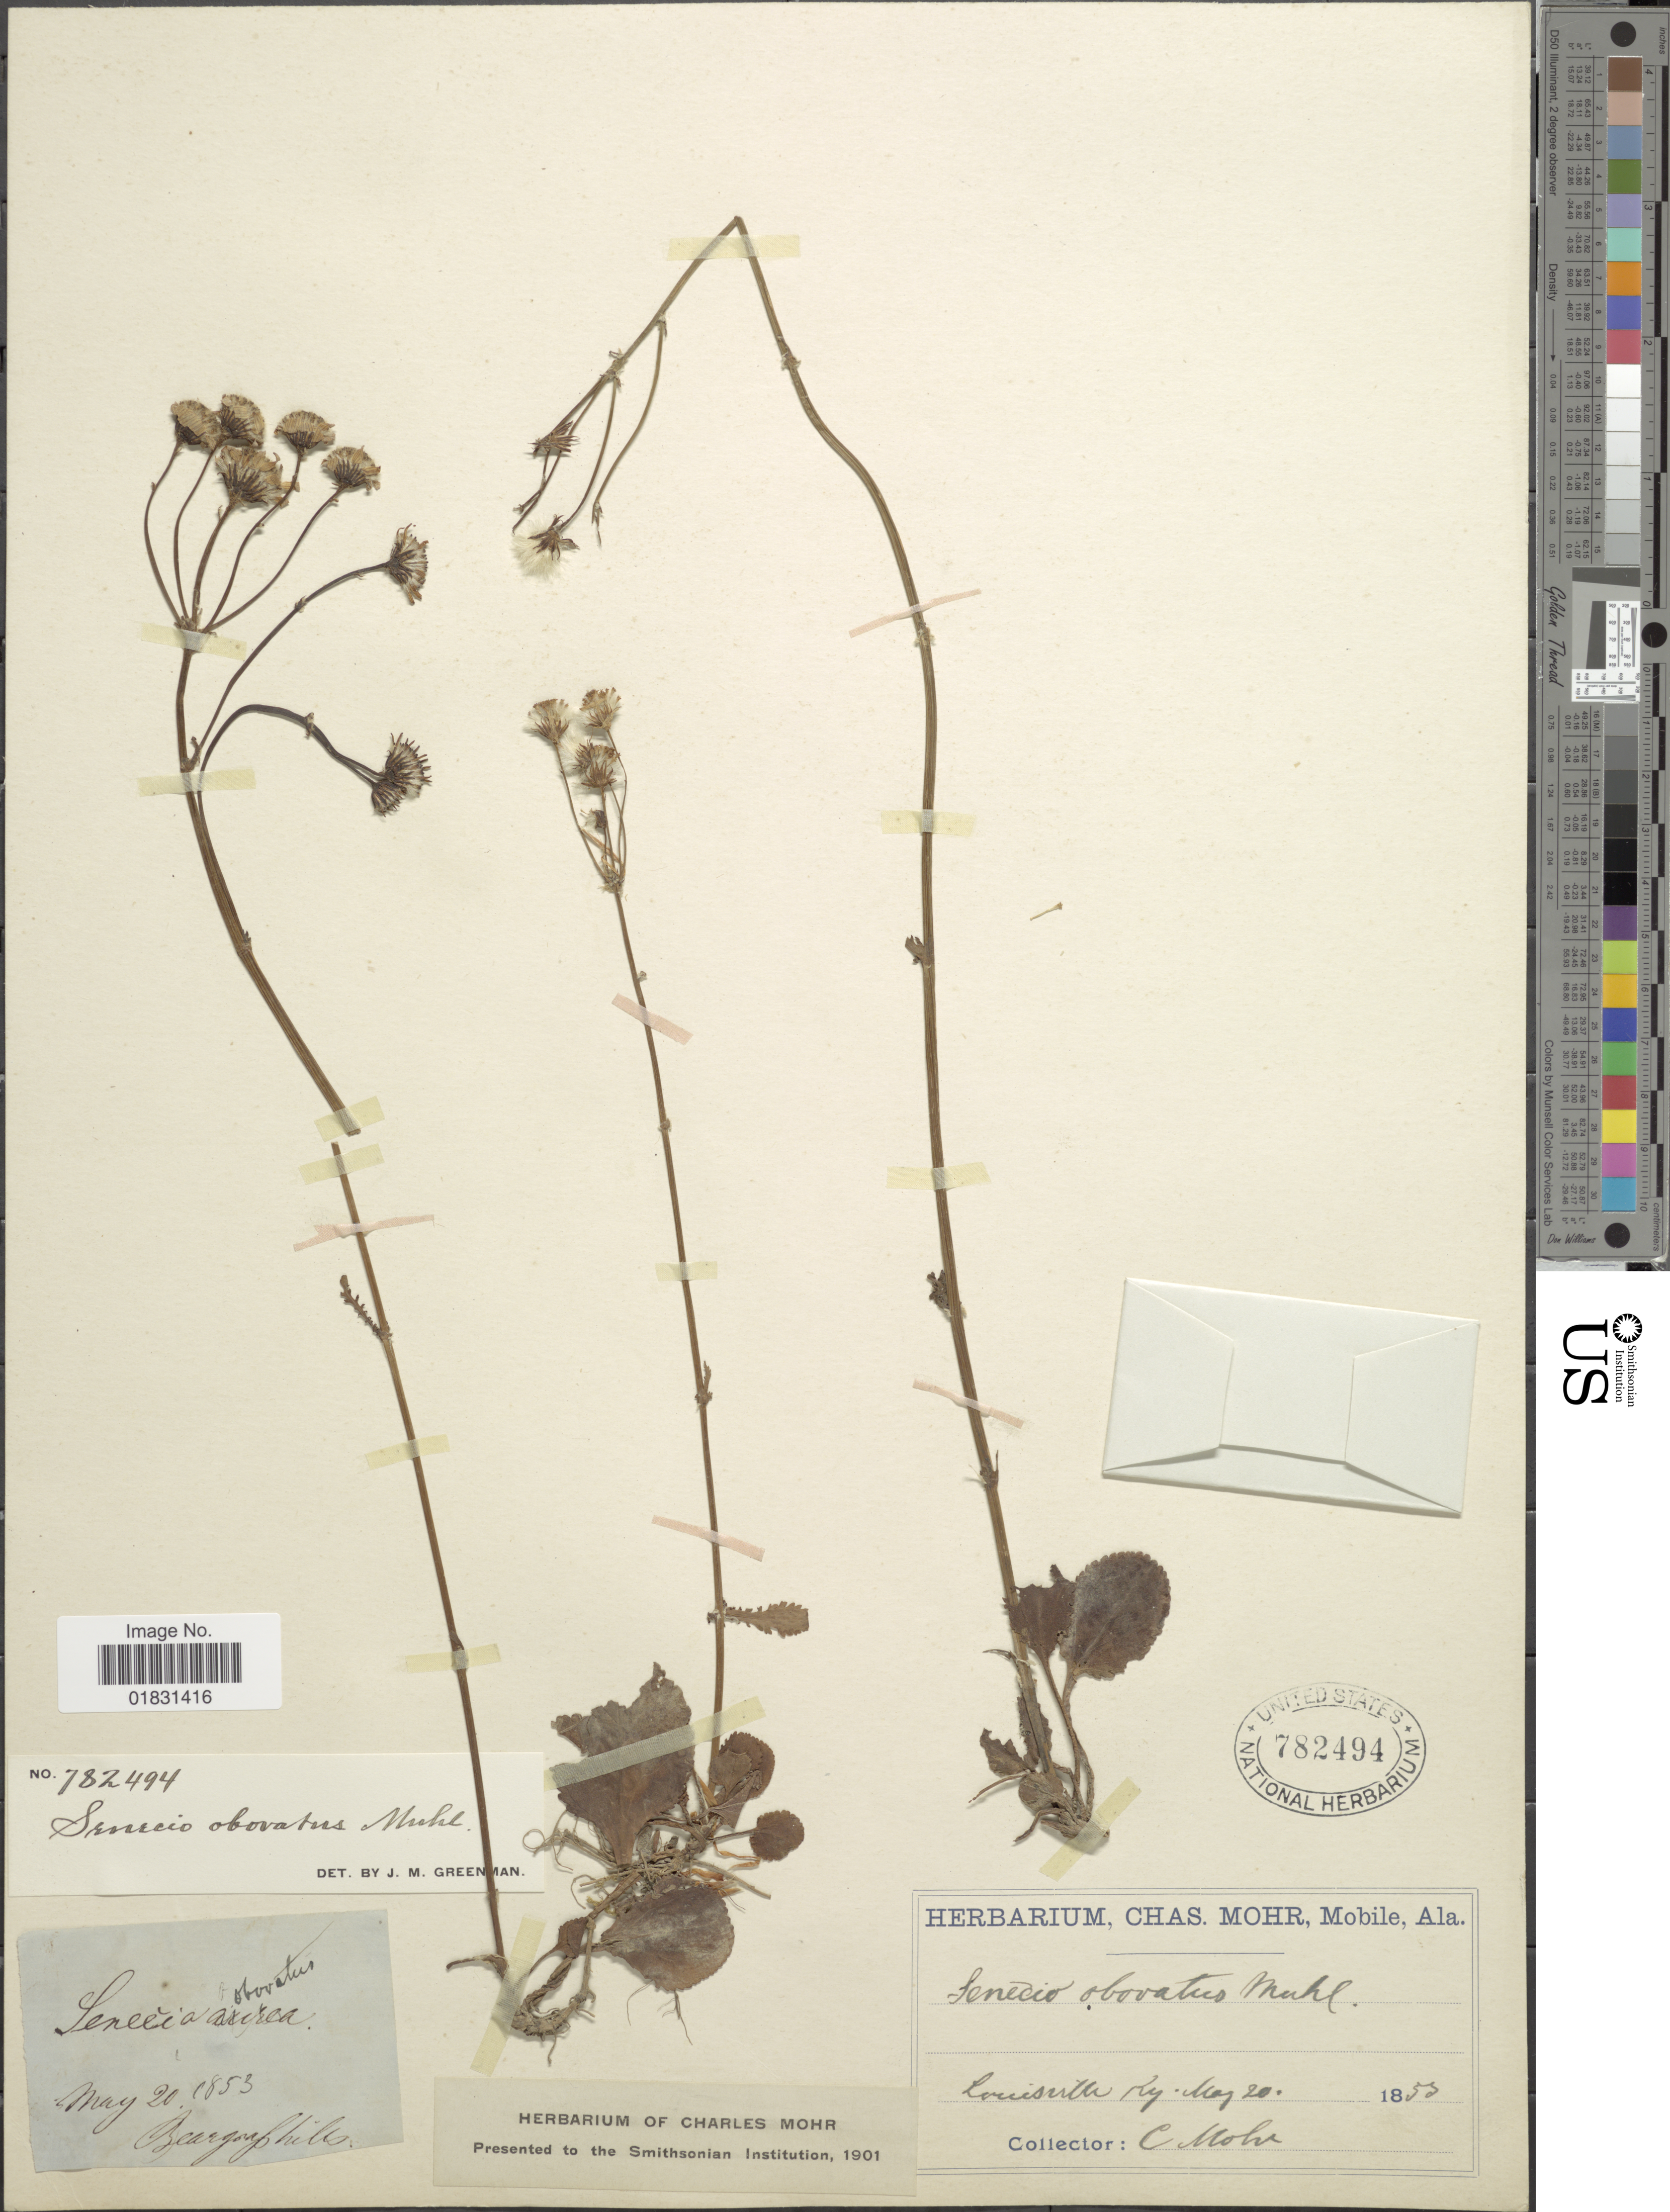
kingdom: Plantae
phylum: Tracheophyta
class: Magnoliopsida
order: Asterales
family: Asteraceae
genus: Packera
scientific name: Packera obovata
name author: (Muhl. ex Willd.) W.A. Weber & Á. Löve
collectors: Mohr, C. T. (herbarium)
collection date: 1853-05-20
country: United States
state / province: Kentucky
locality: Louisville, Beargrass hills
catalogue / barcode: US 782494